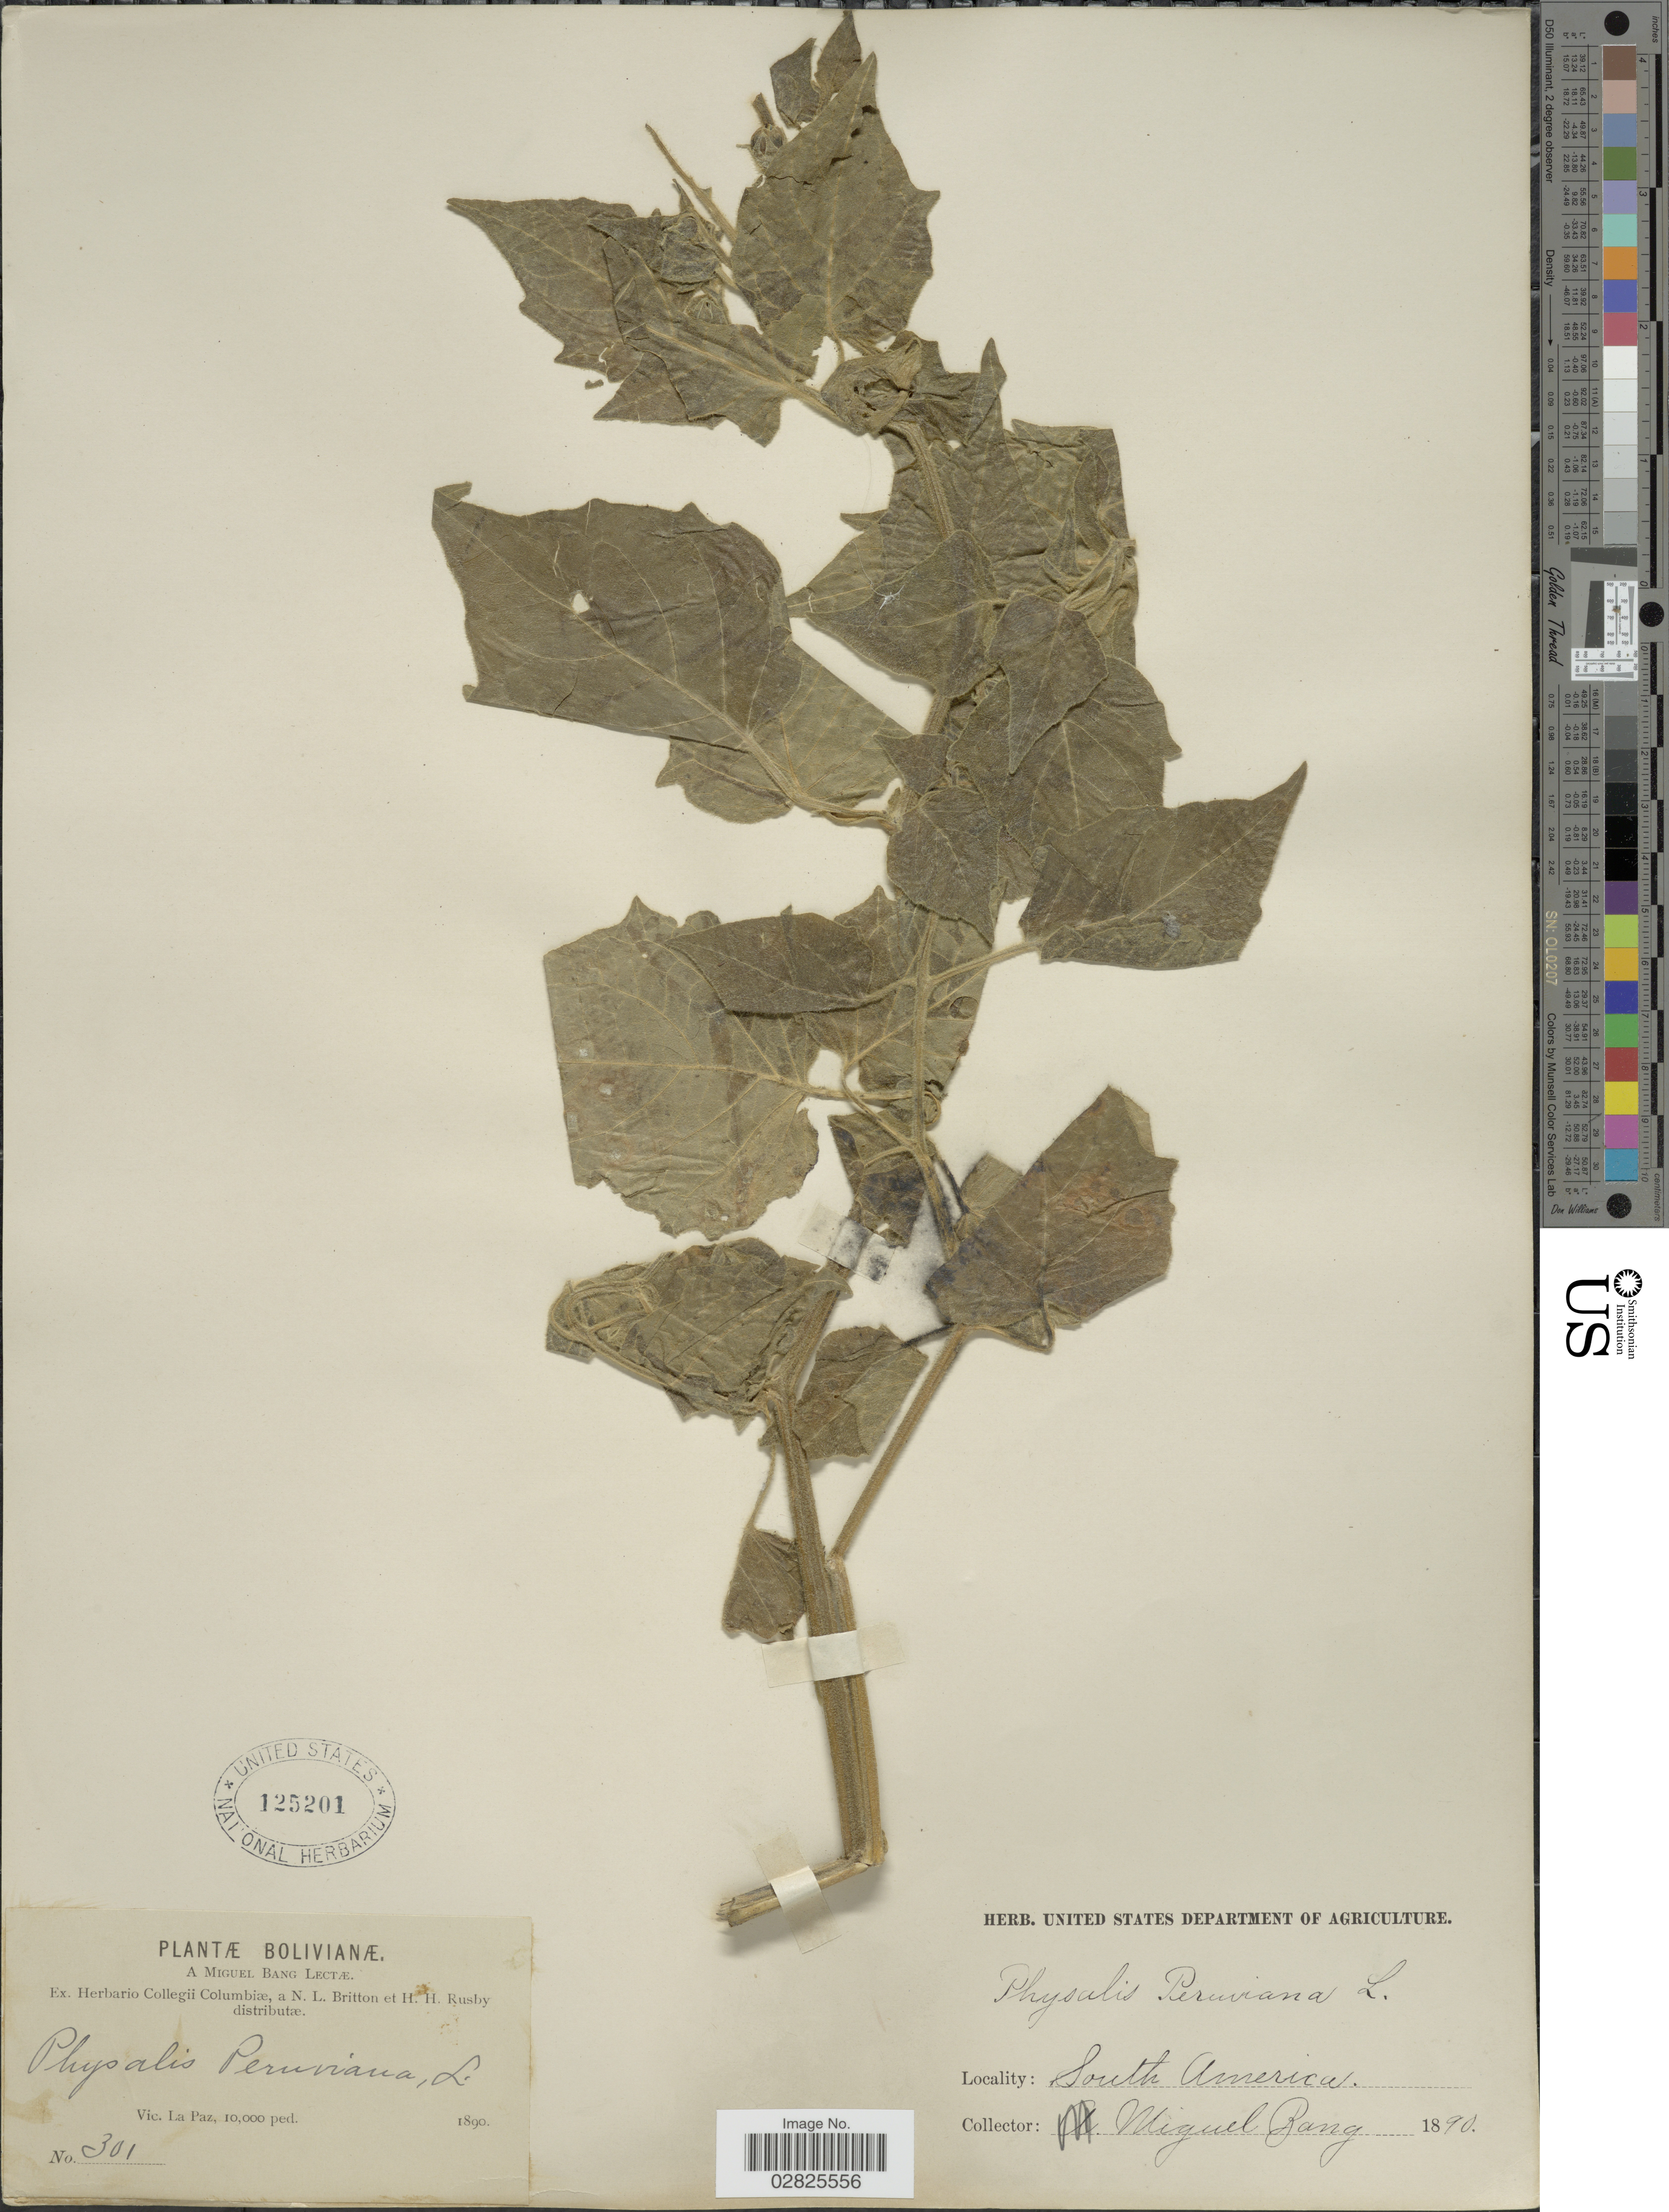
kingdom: Plantae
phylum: Tracheophyta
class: Magnoliopsida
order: Solanales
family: Solanaceae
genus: Physalis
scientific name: Physalis peruviana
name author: L.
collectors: M. Bang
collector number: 301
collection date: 1890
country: Bolivia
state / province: La Paz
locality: Vic. La Paz.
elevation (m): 3048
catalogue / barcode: US 125201